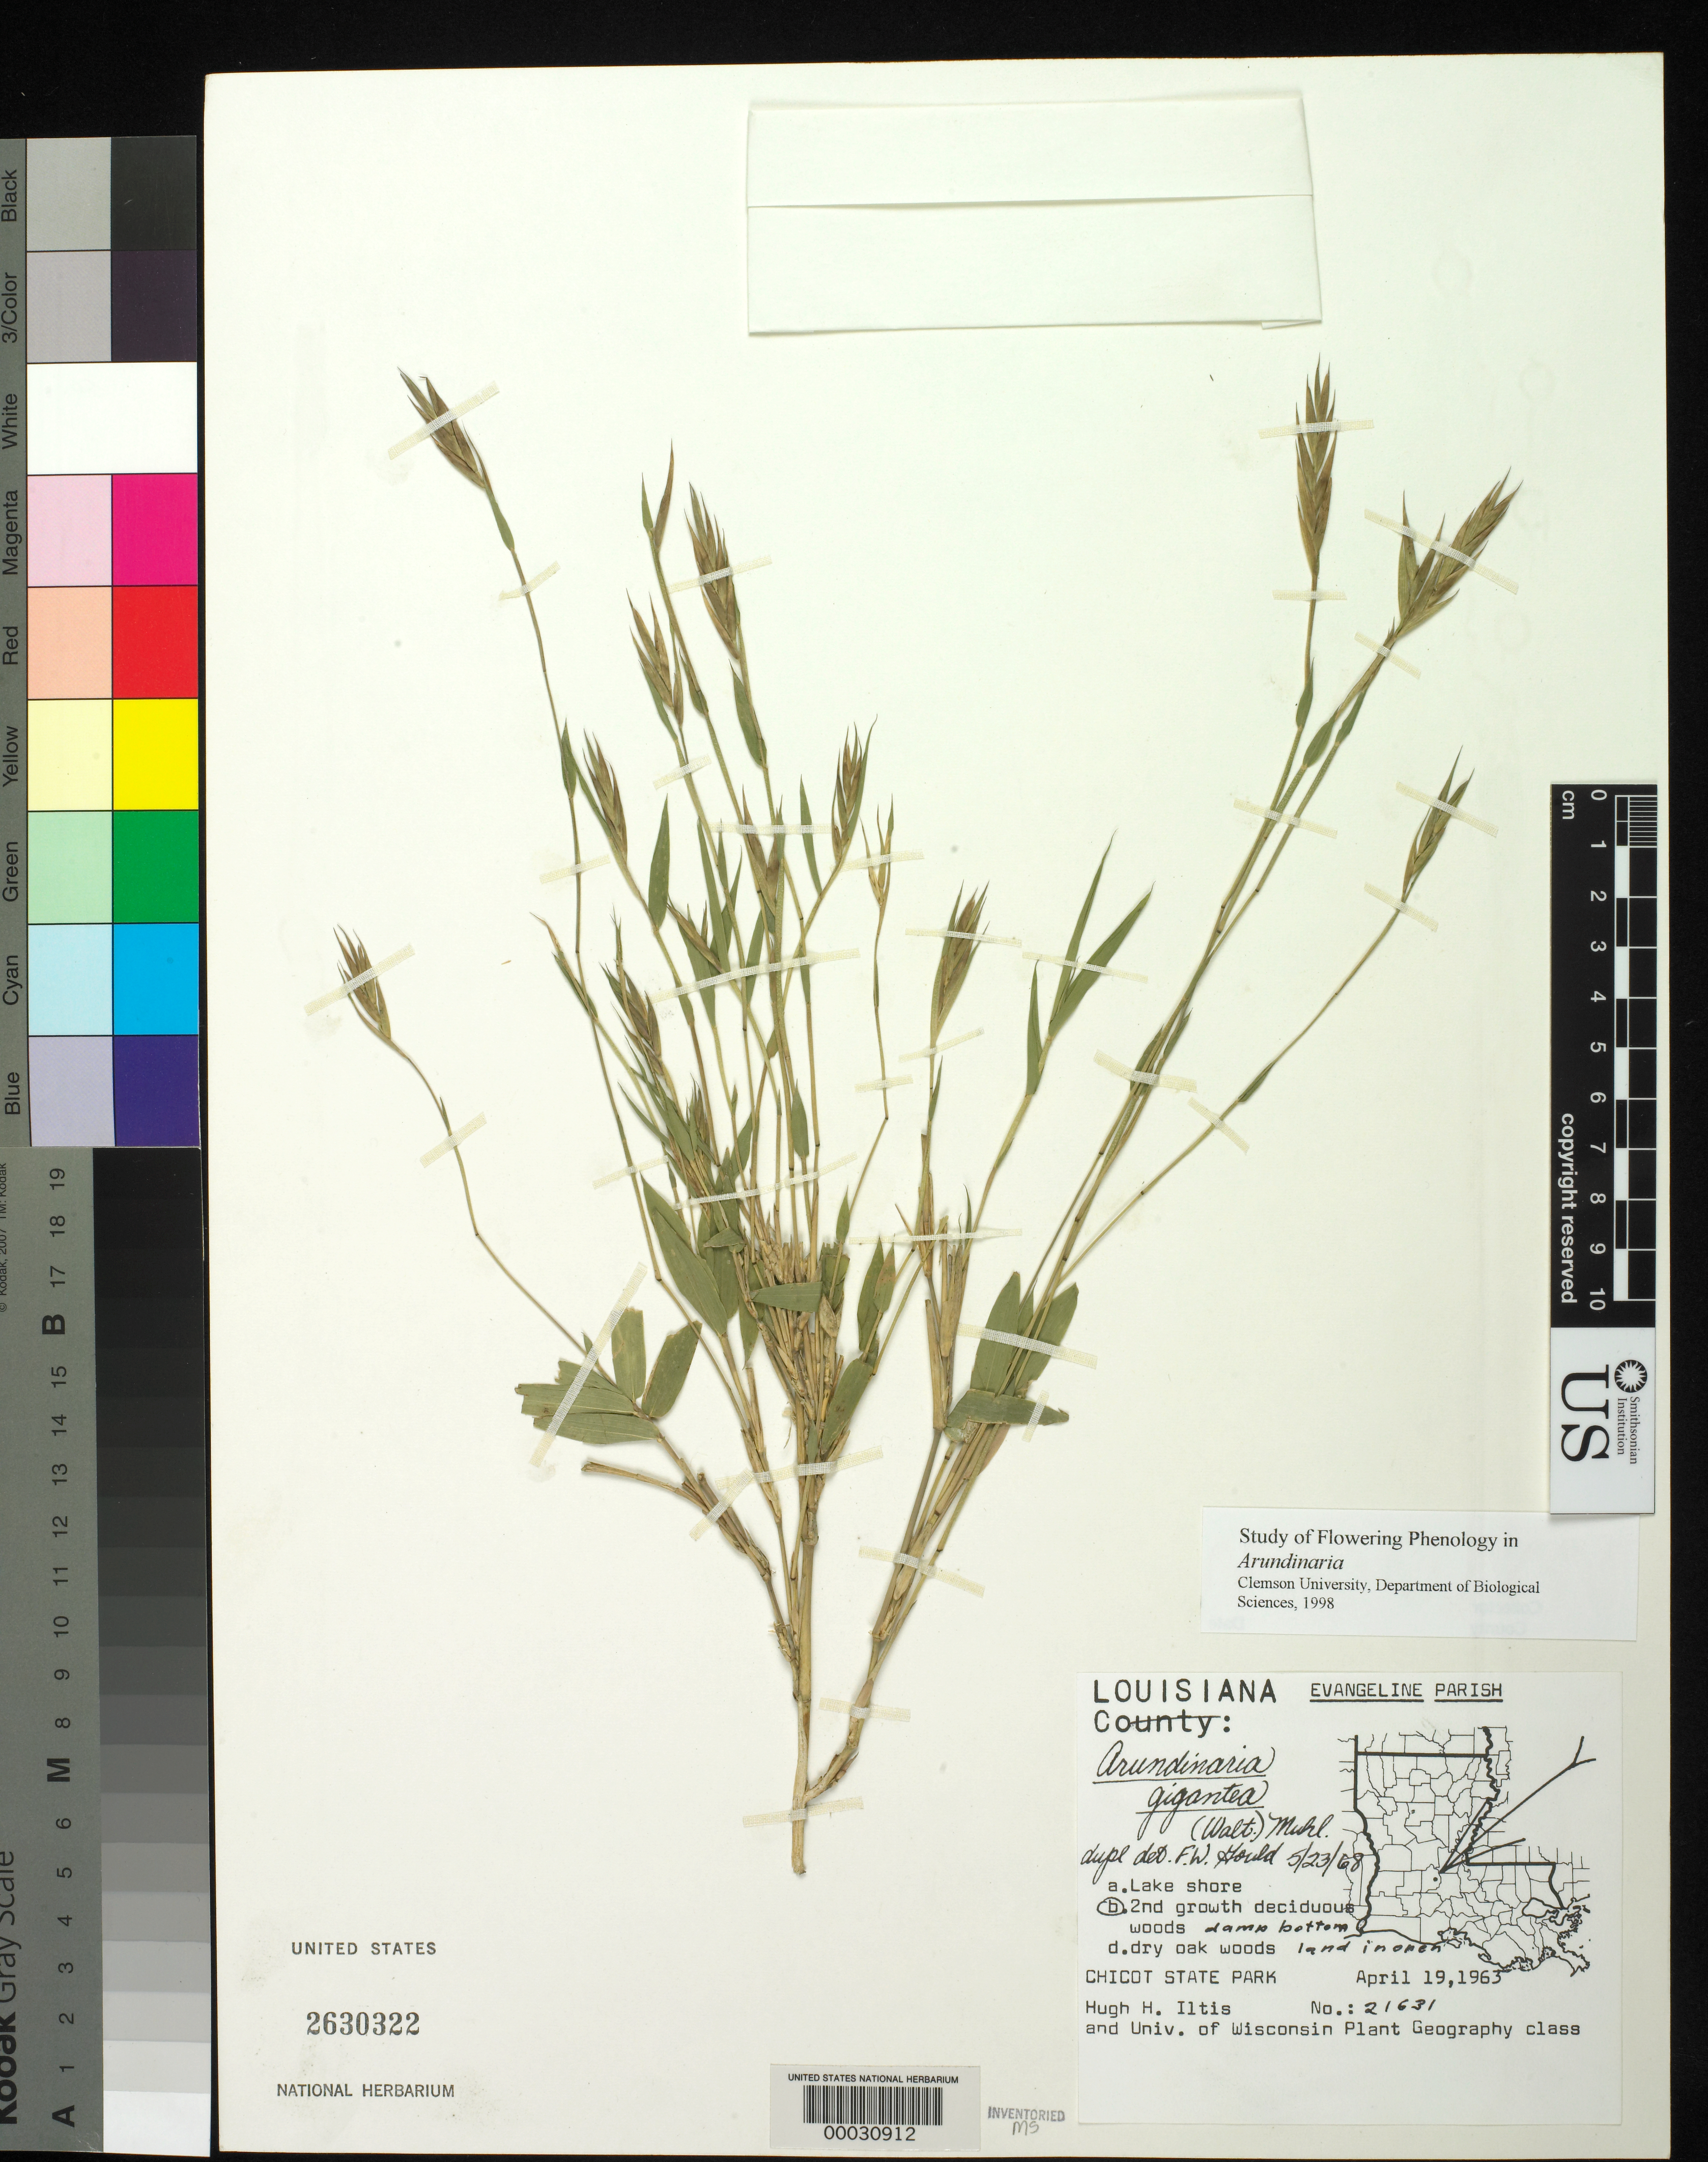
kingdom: Plantae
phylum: Tracheophyta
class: Liliopsida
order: Poales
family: Poaceae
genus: Arundinaria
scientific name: Arundinaria gigantea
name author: (Walter) Muhl.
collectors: H. H. Iltis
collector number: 21631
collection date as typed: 19 Apr 1963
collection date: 1963-04-19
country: United States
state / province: Louisiana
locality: Chicot state park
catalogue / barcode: US 2630322